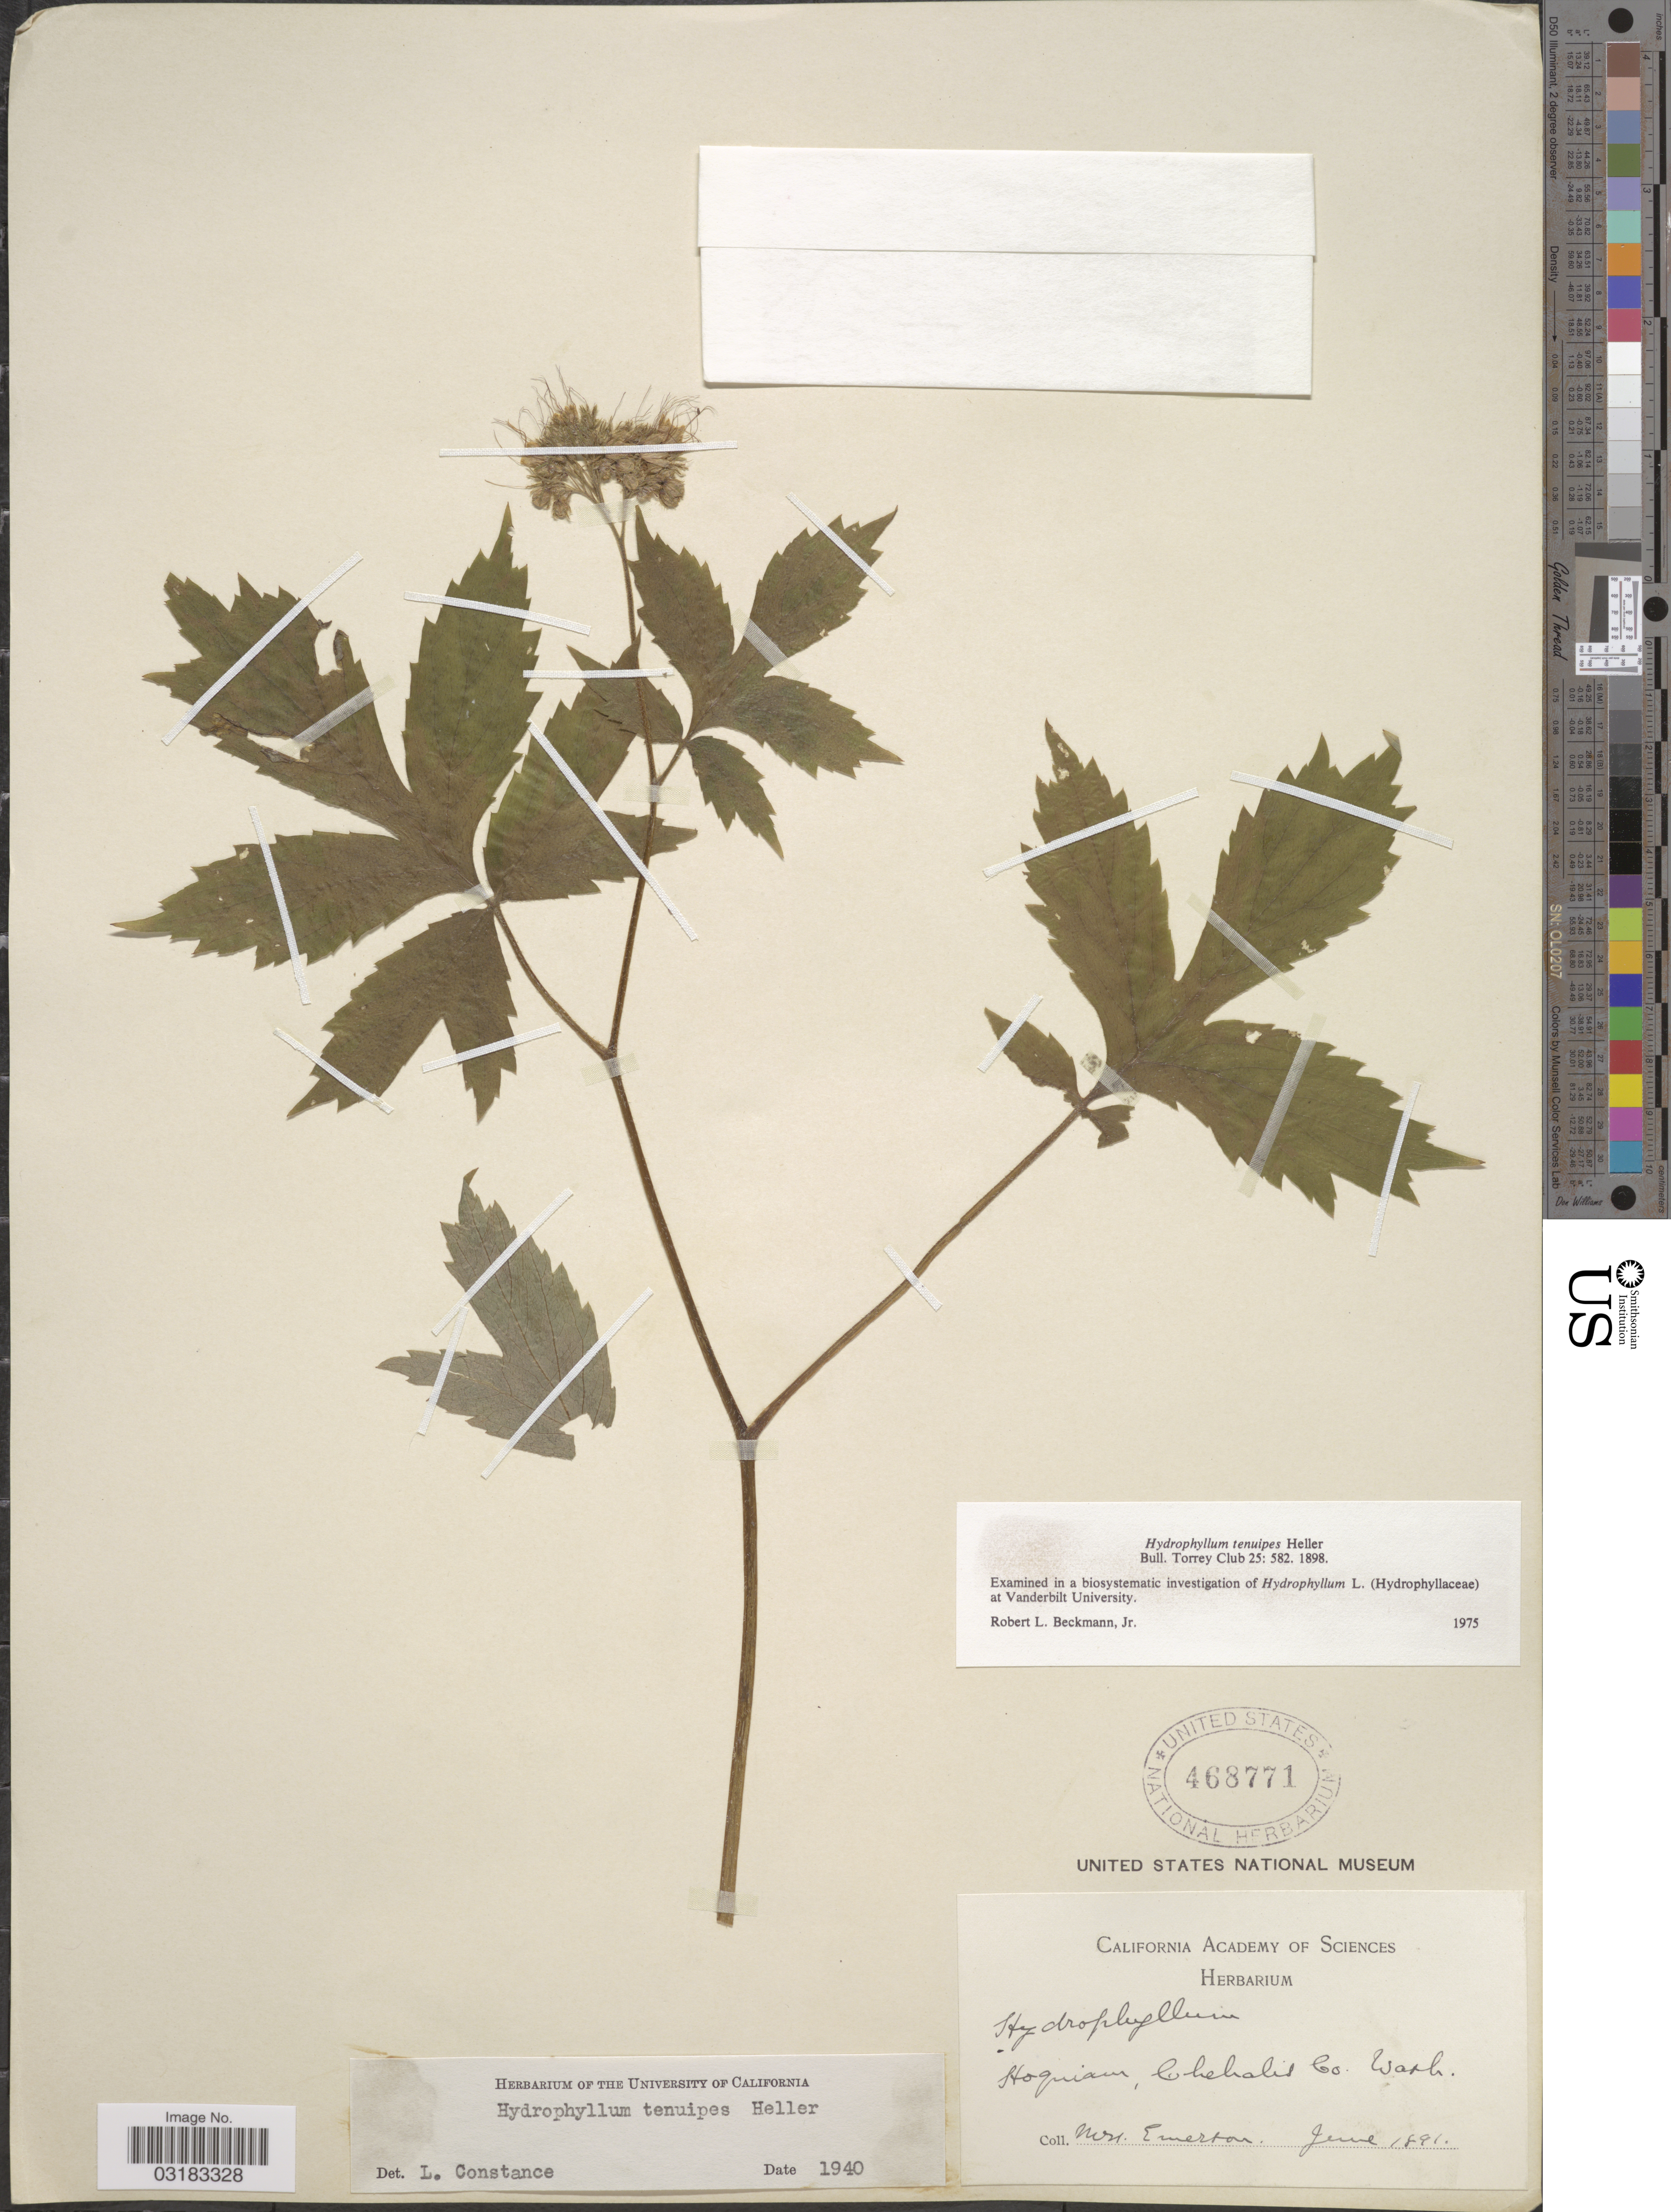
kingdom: Plantae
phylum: Tracheophyta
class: Magnoliopsida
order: Boraginales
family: Hydrophyllaceae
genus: Hydrophyllum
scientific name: Hydrophyllum tenuipes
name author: A. Heller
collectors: Emerson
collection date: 1891-06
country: United States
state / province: Washington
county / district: Grays Harbor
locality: Hoquiam, Chehalis Co.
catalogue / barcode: US 468771